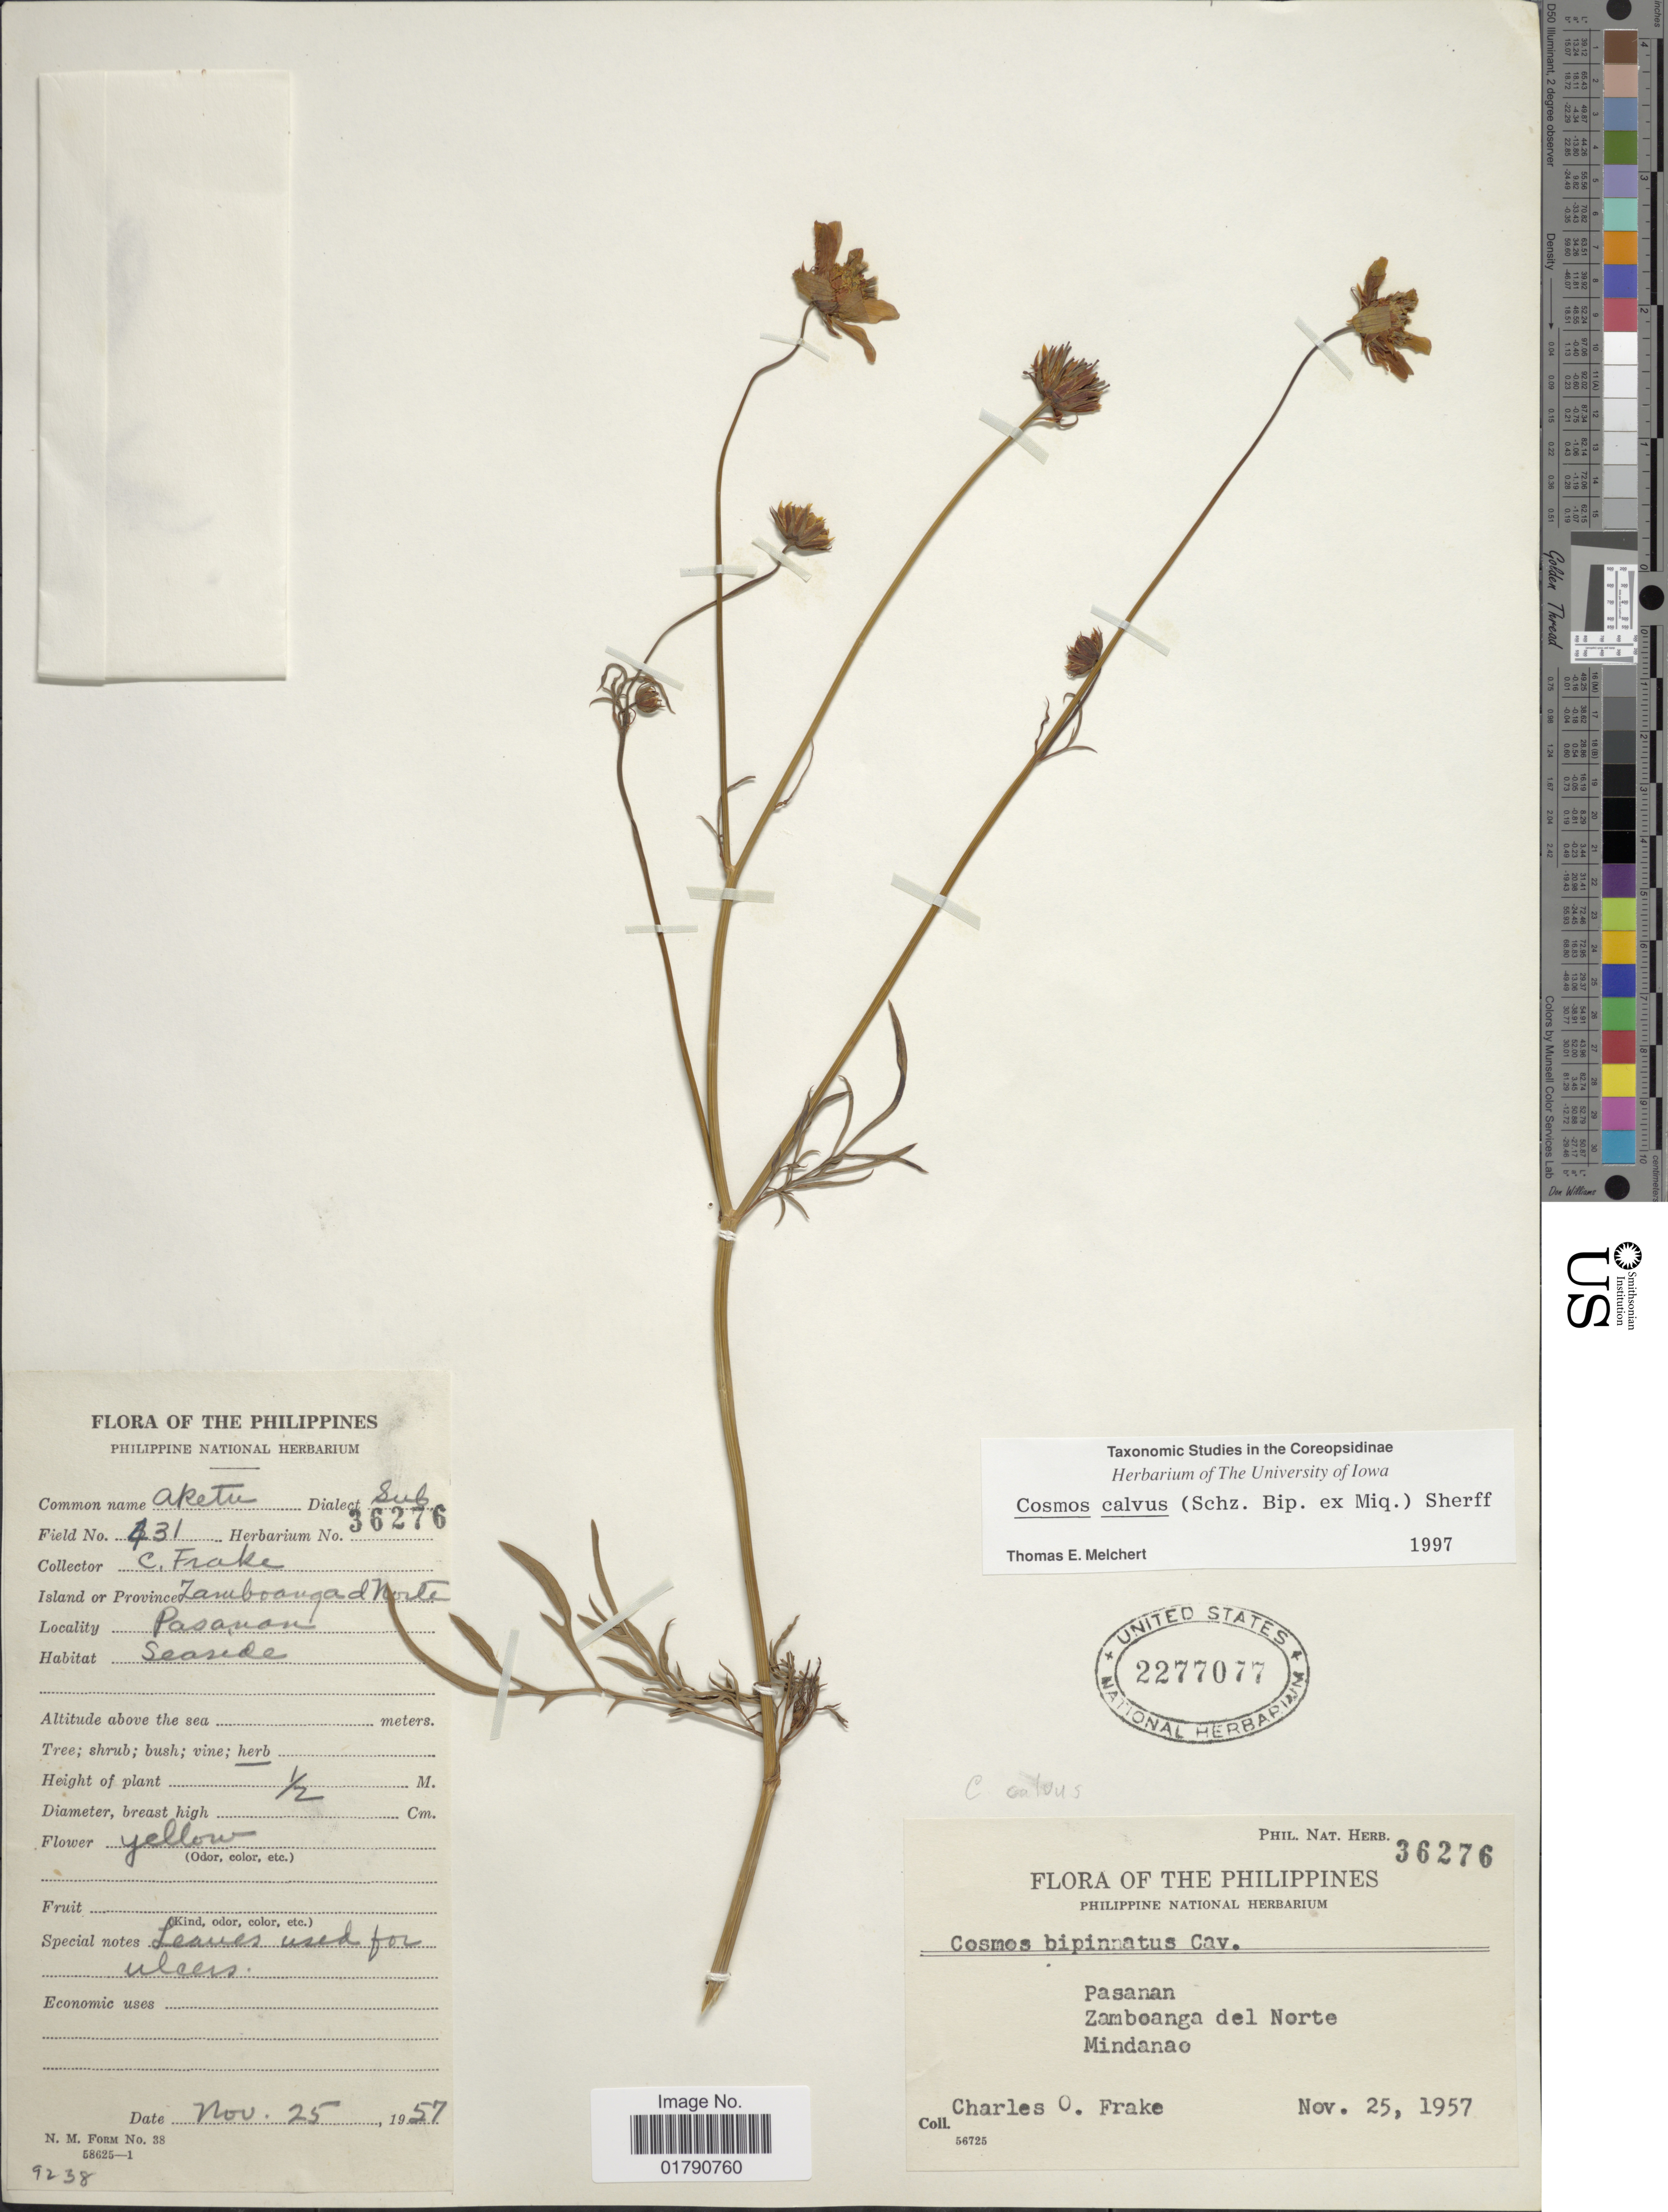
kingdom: Plantae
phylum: Tracheophyta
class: Magnoliopsida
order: Asterales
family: Asteraceae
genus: Cosmos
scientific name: Cosmos calvus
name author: (Sch. Bip. ex Miq.) Sherff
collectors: C. O. Frake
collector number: Phil. Nat. Herb. 36276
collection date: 1957-11-25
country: Philippines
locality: Pasanan, Zamboanga del Norte, Mindanao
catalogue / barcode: US 2277077